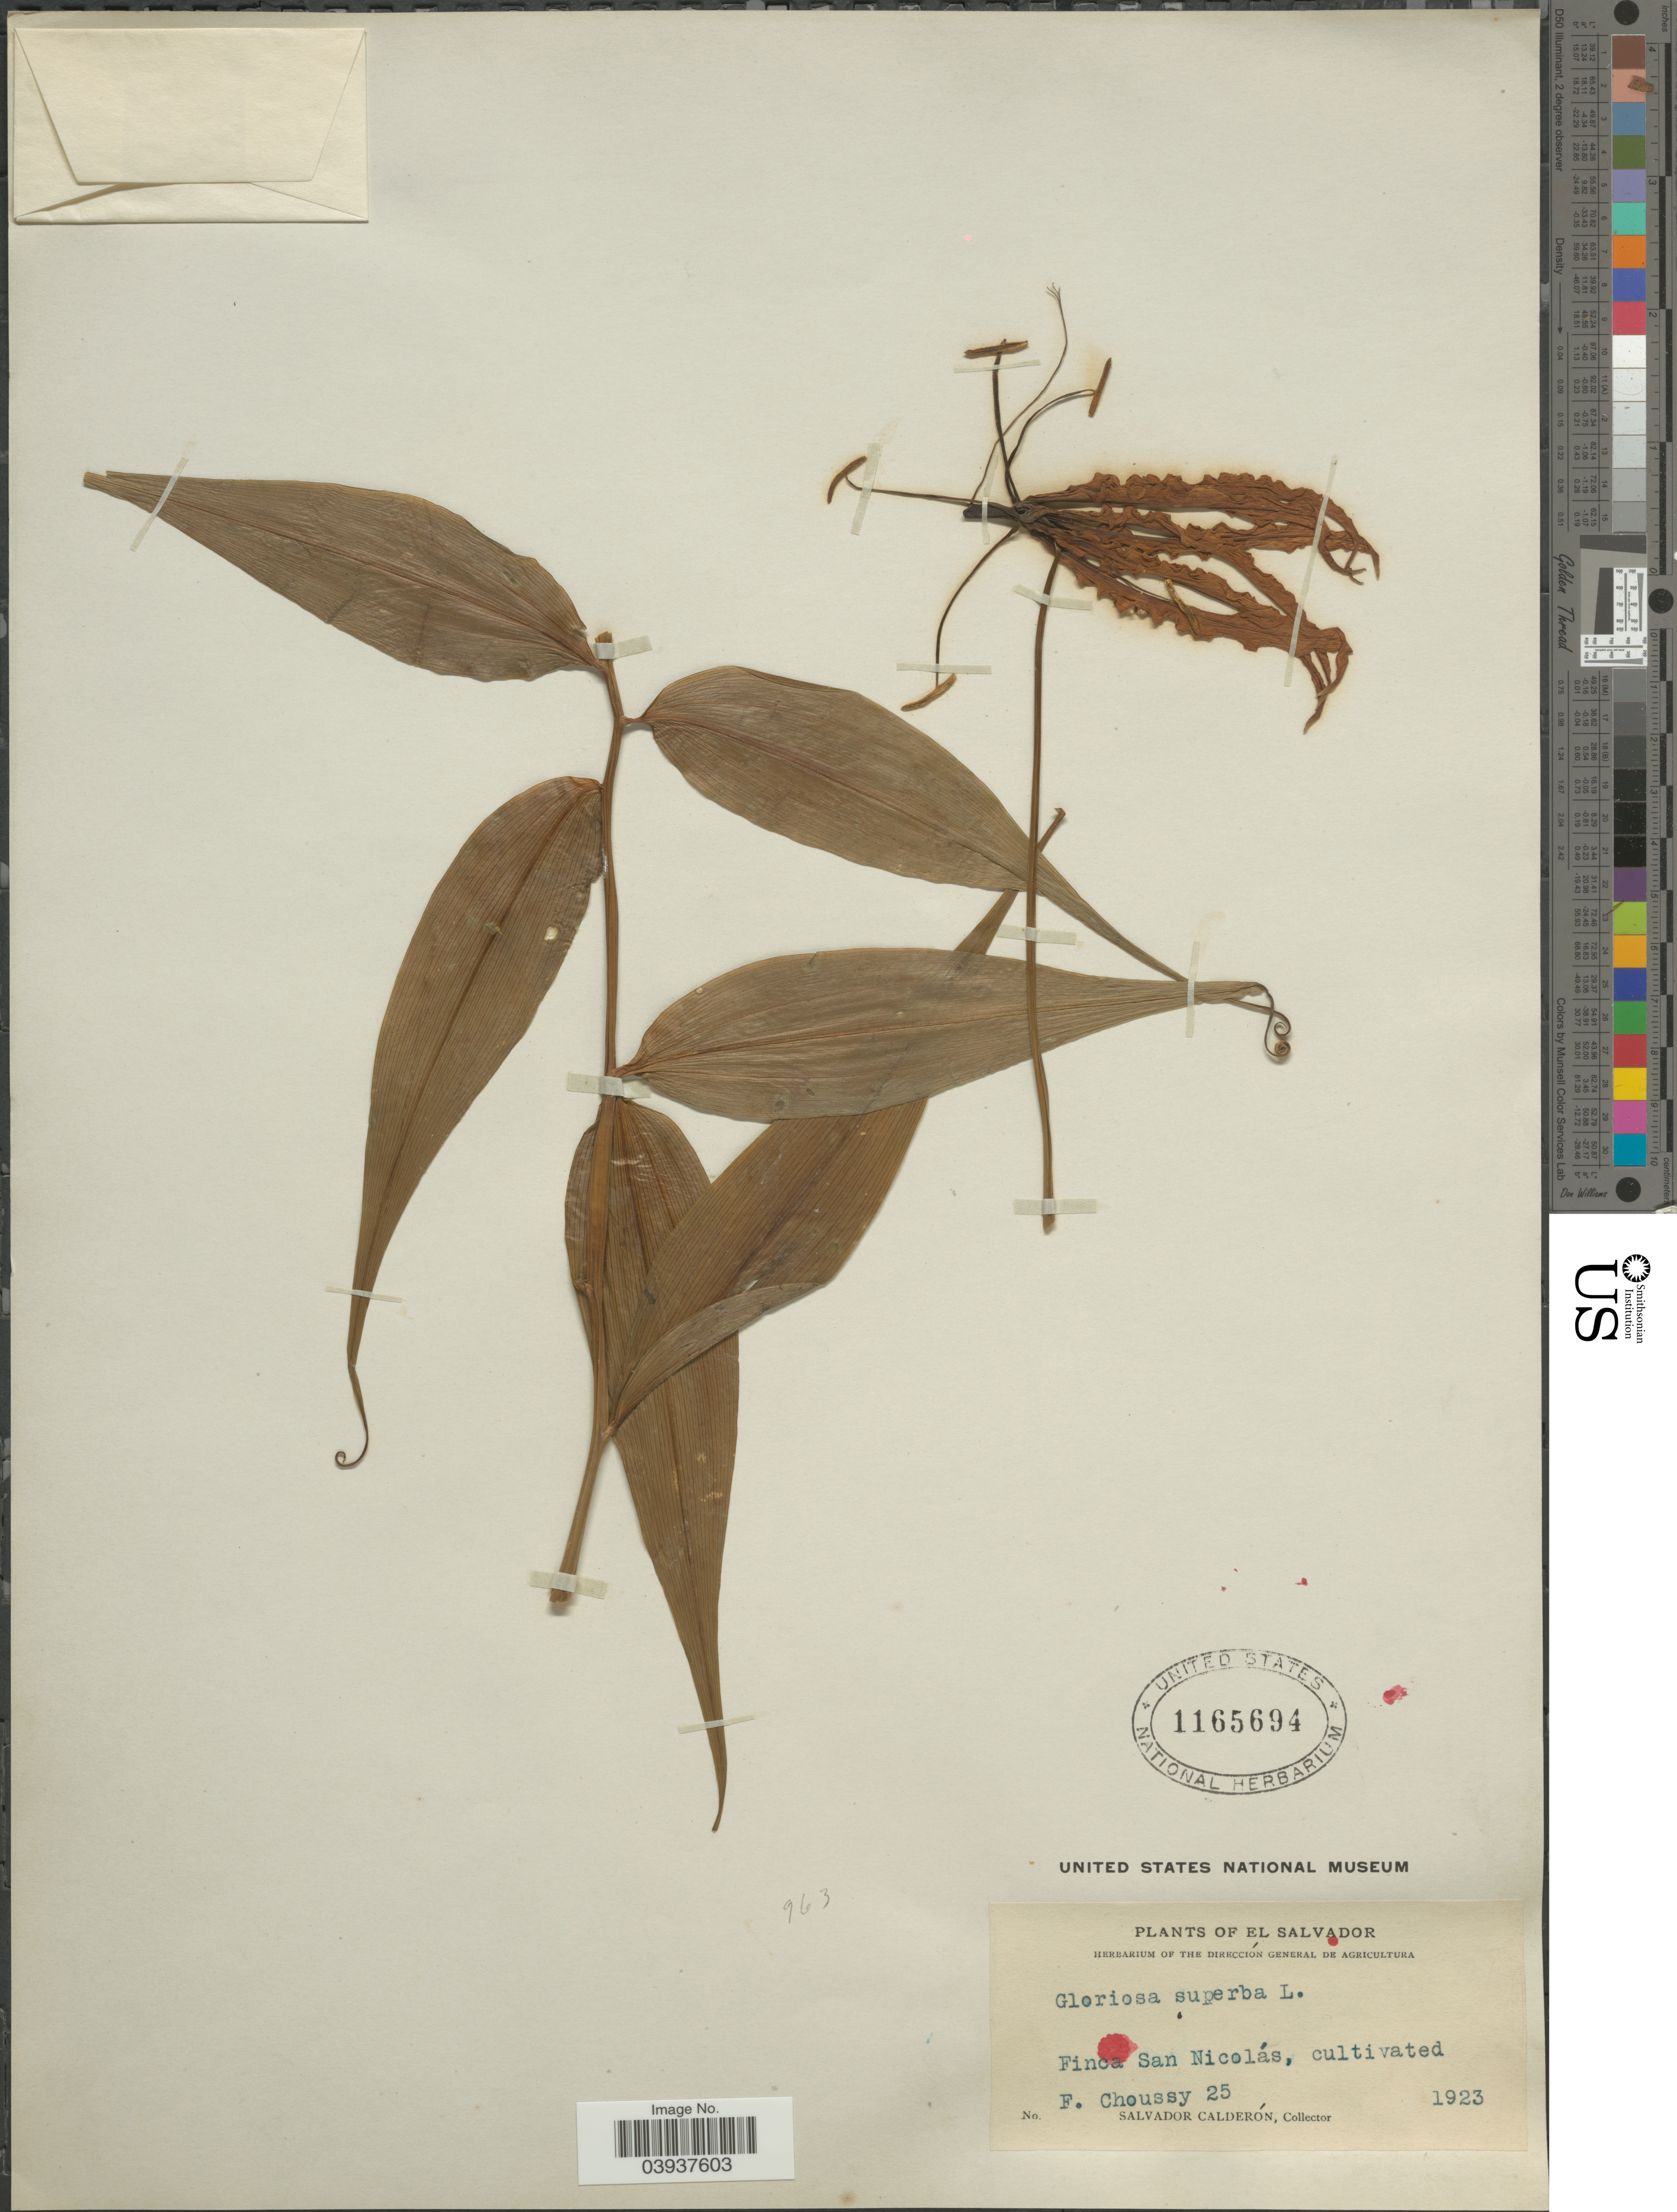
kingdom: Plantae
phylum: Tracheophyta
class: Liliopsida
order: Liliales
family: Colchicaceae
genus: Gloriosa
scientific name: Gloriosa superba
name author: L.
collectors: S. Calderón & F. Choussy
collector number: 25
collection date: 1923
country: El Salvador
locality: Finca San Nicolás.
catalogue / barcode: US 1165694